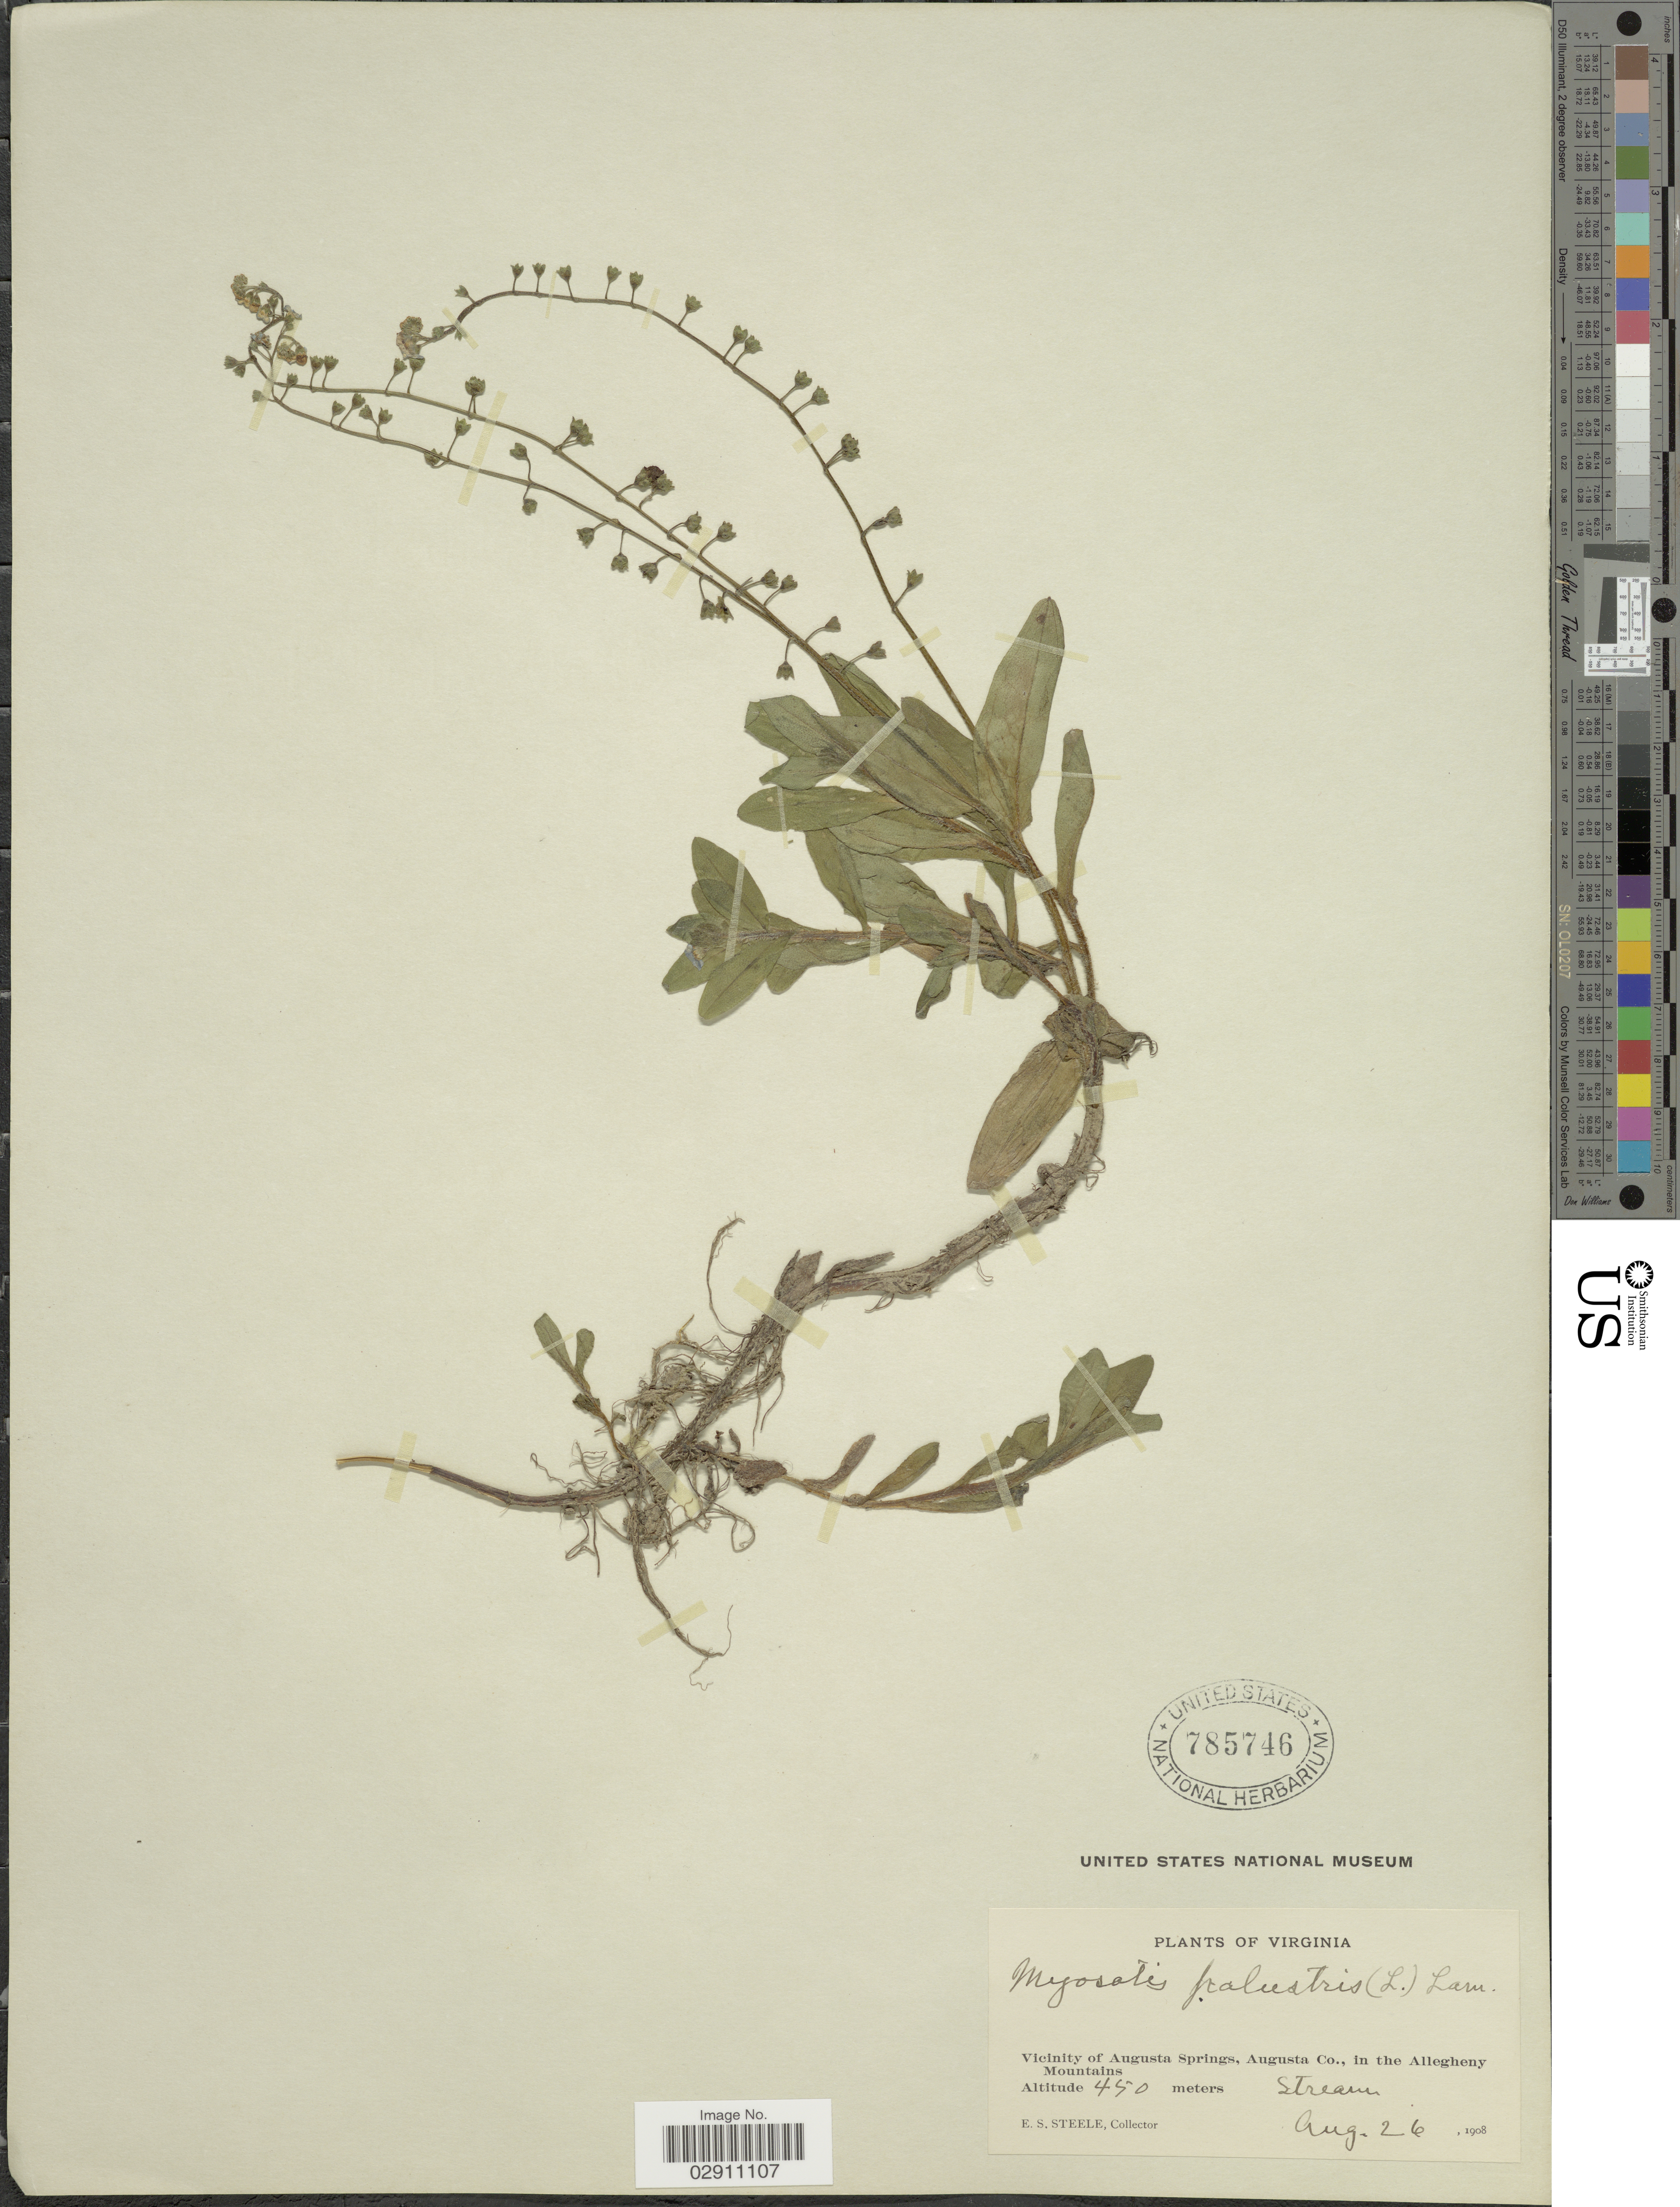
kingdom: Plantae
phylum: Tracheophyta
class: Magnoliopsida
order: Boraginales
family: Boraginaceae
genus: Myosotis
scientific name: Myosotis palustris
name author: L.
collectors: E. Steele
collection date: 1908-08-26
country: United States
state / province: Virginia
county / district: Augusta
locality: Vicinity of Augusta Springs, Augusta Co., in the Allegheny Mountains.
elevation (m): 450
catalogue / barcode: US 785746